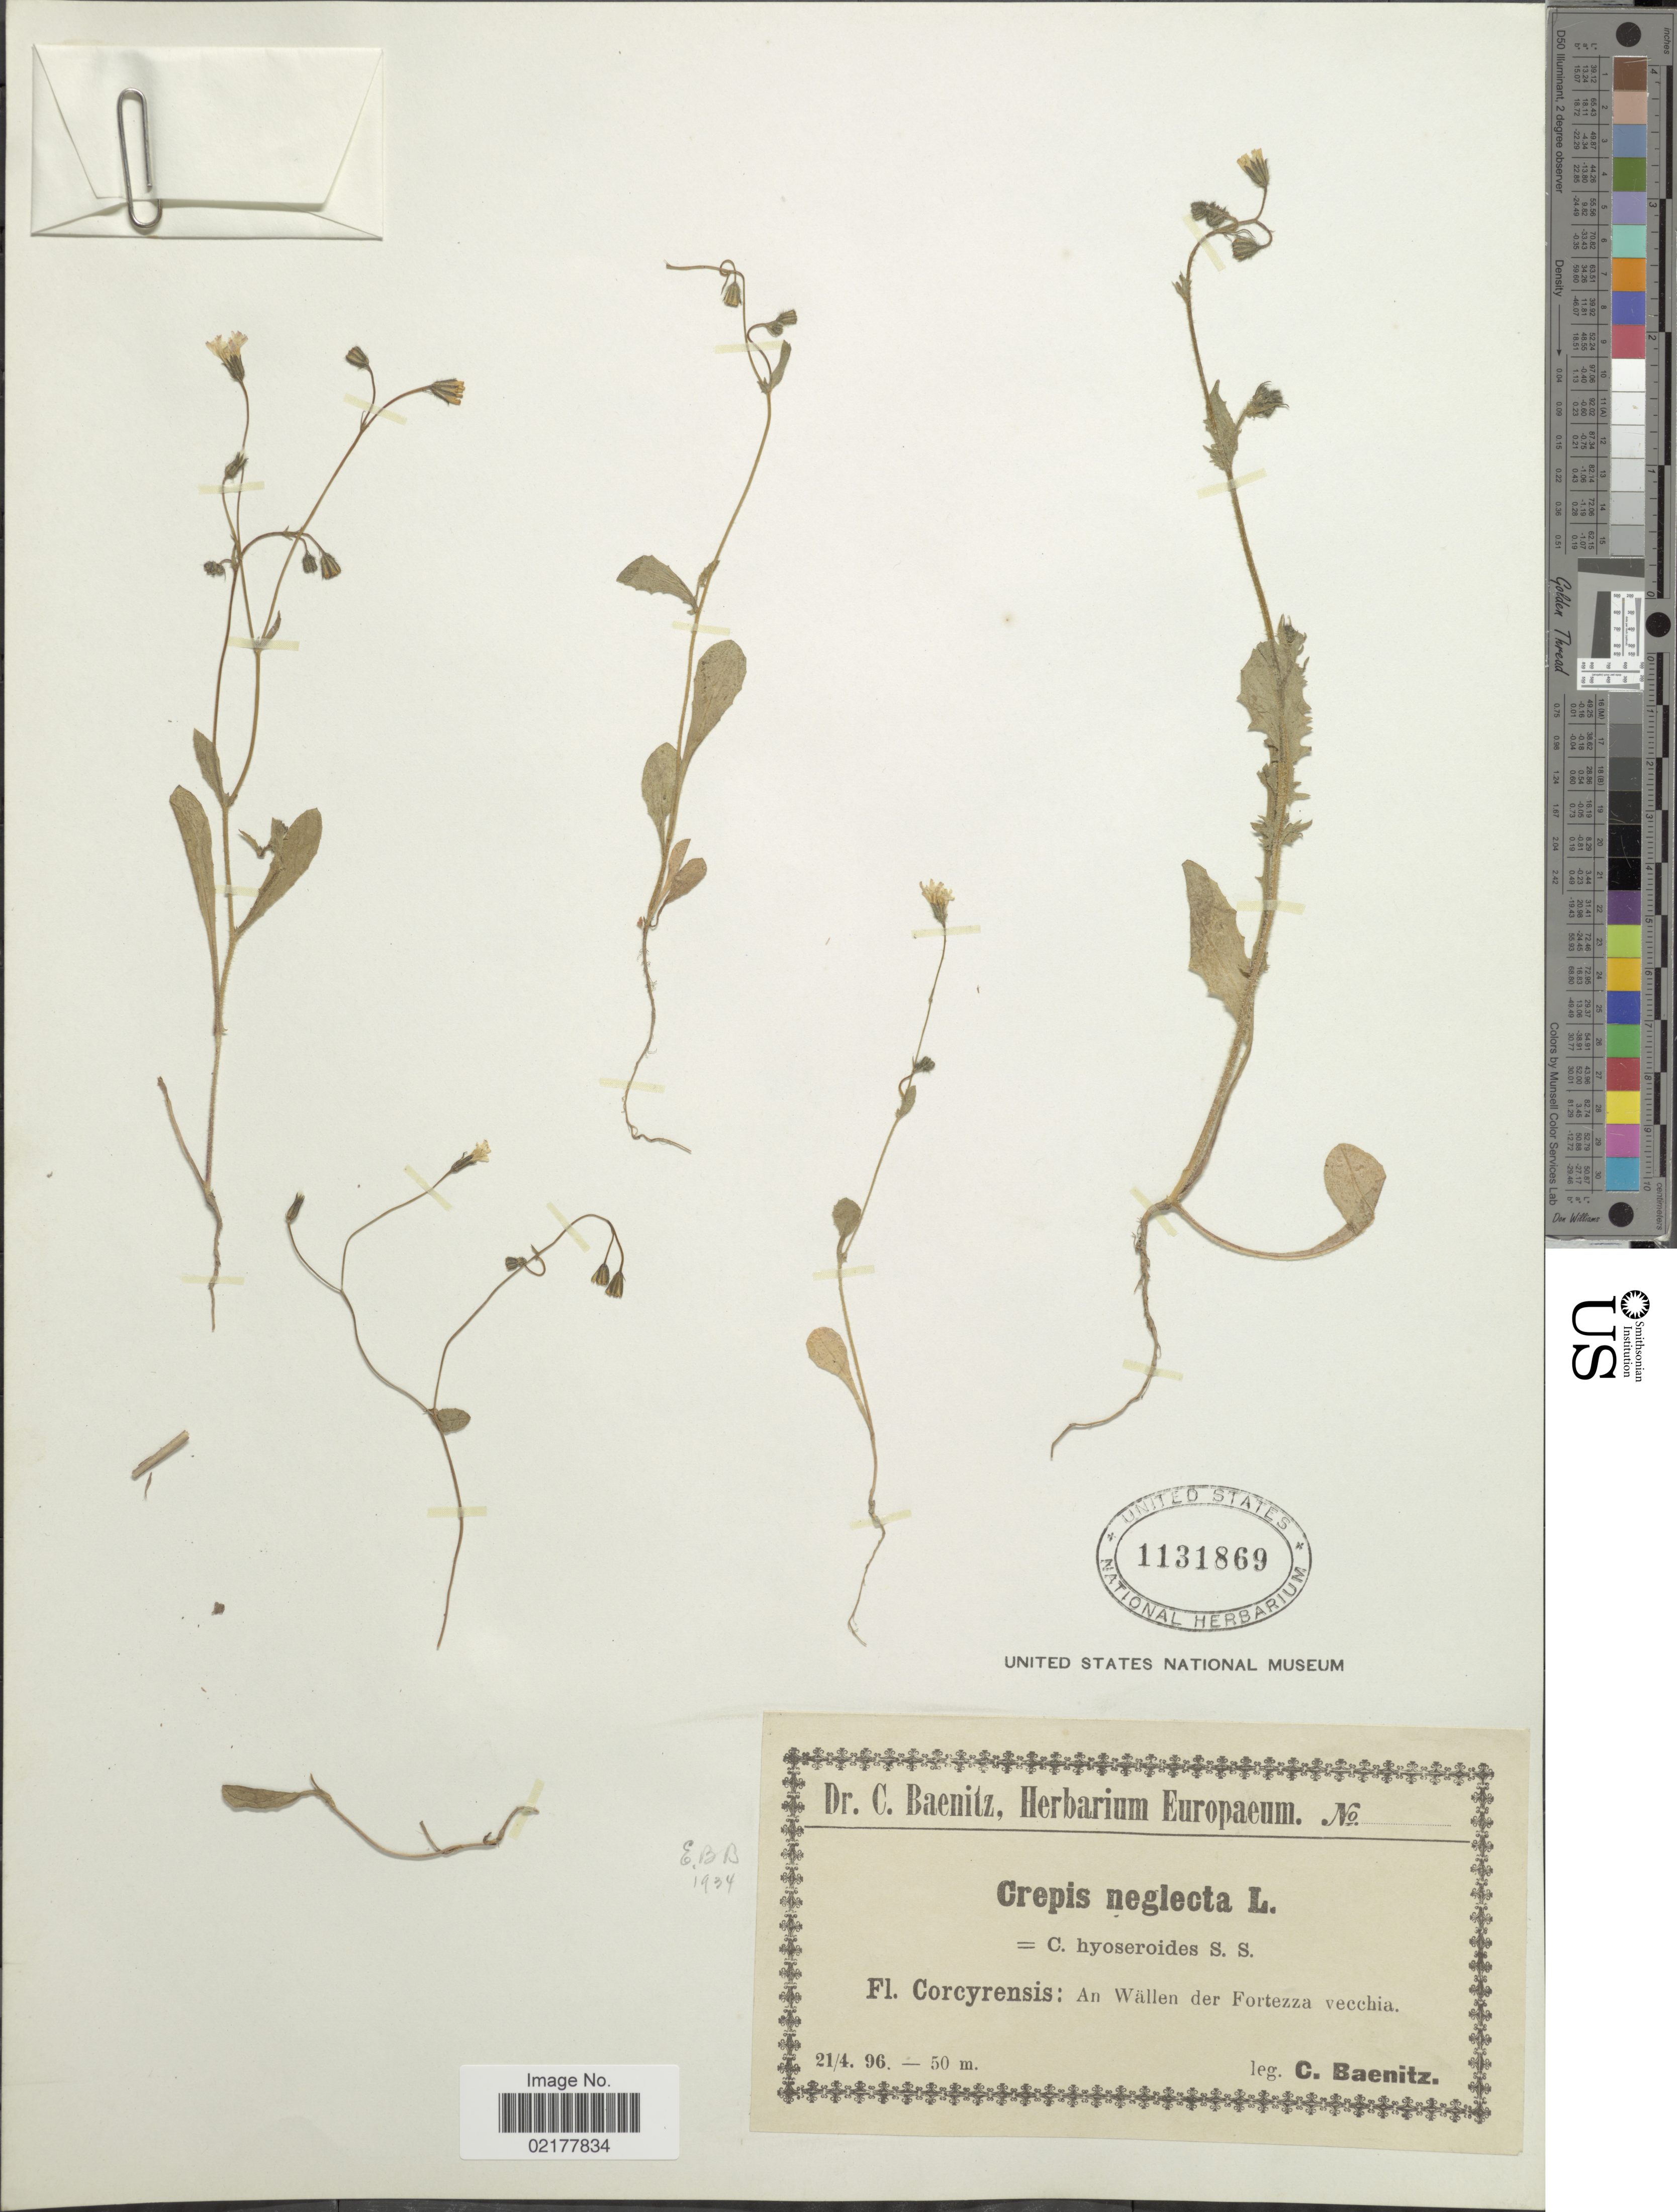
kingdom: Plantae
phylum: Tracheophyta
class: Magnoliopsida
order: Asterales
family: Asteraceae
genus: Crepis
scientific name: Crepis neglecta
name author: L.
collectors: C. G. Baenitz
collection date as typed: Transcribed d/m/y: 21/4/96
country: Italy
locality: An Wällen der Fortezza vecchia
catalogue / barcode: US 1131869